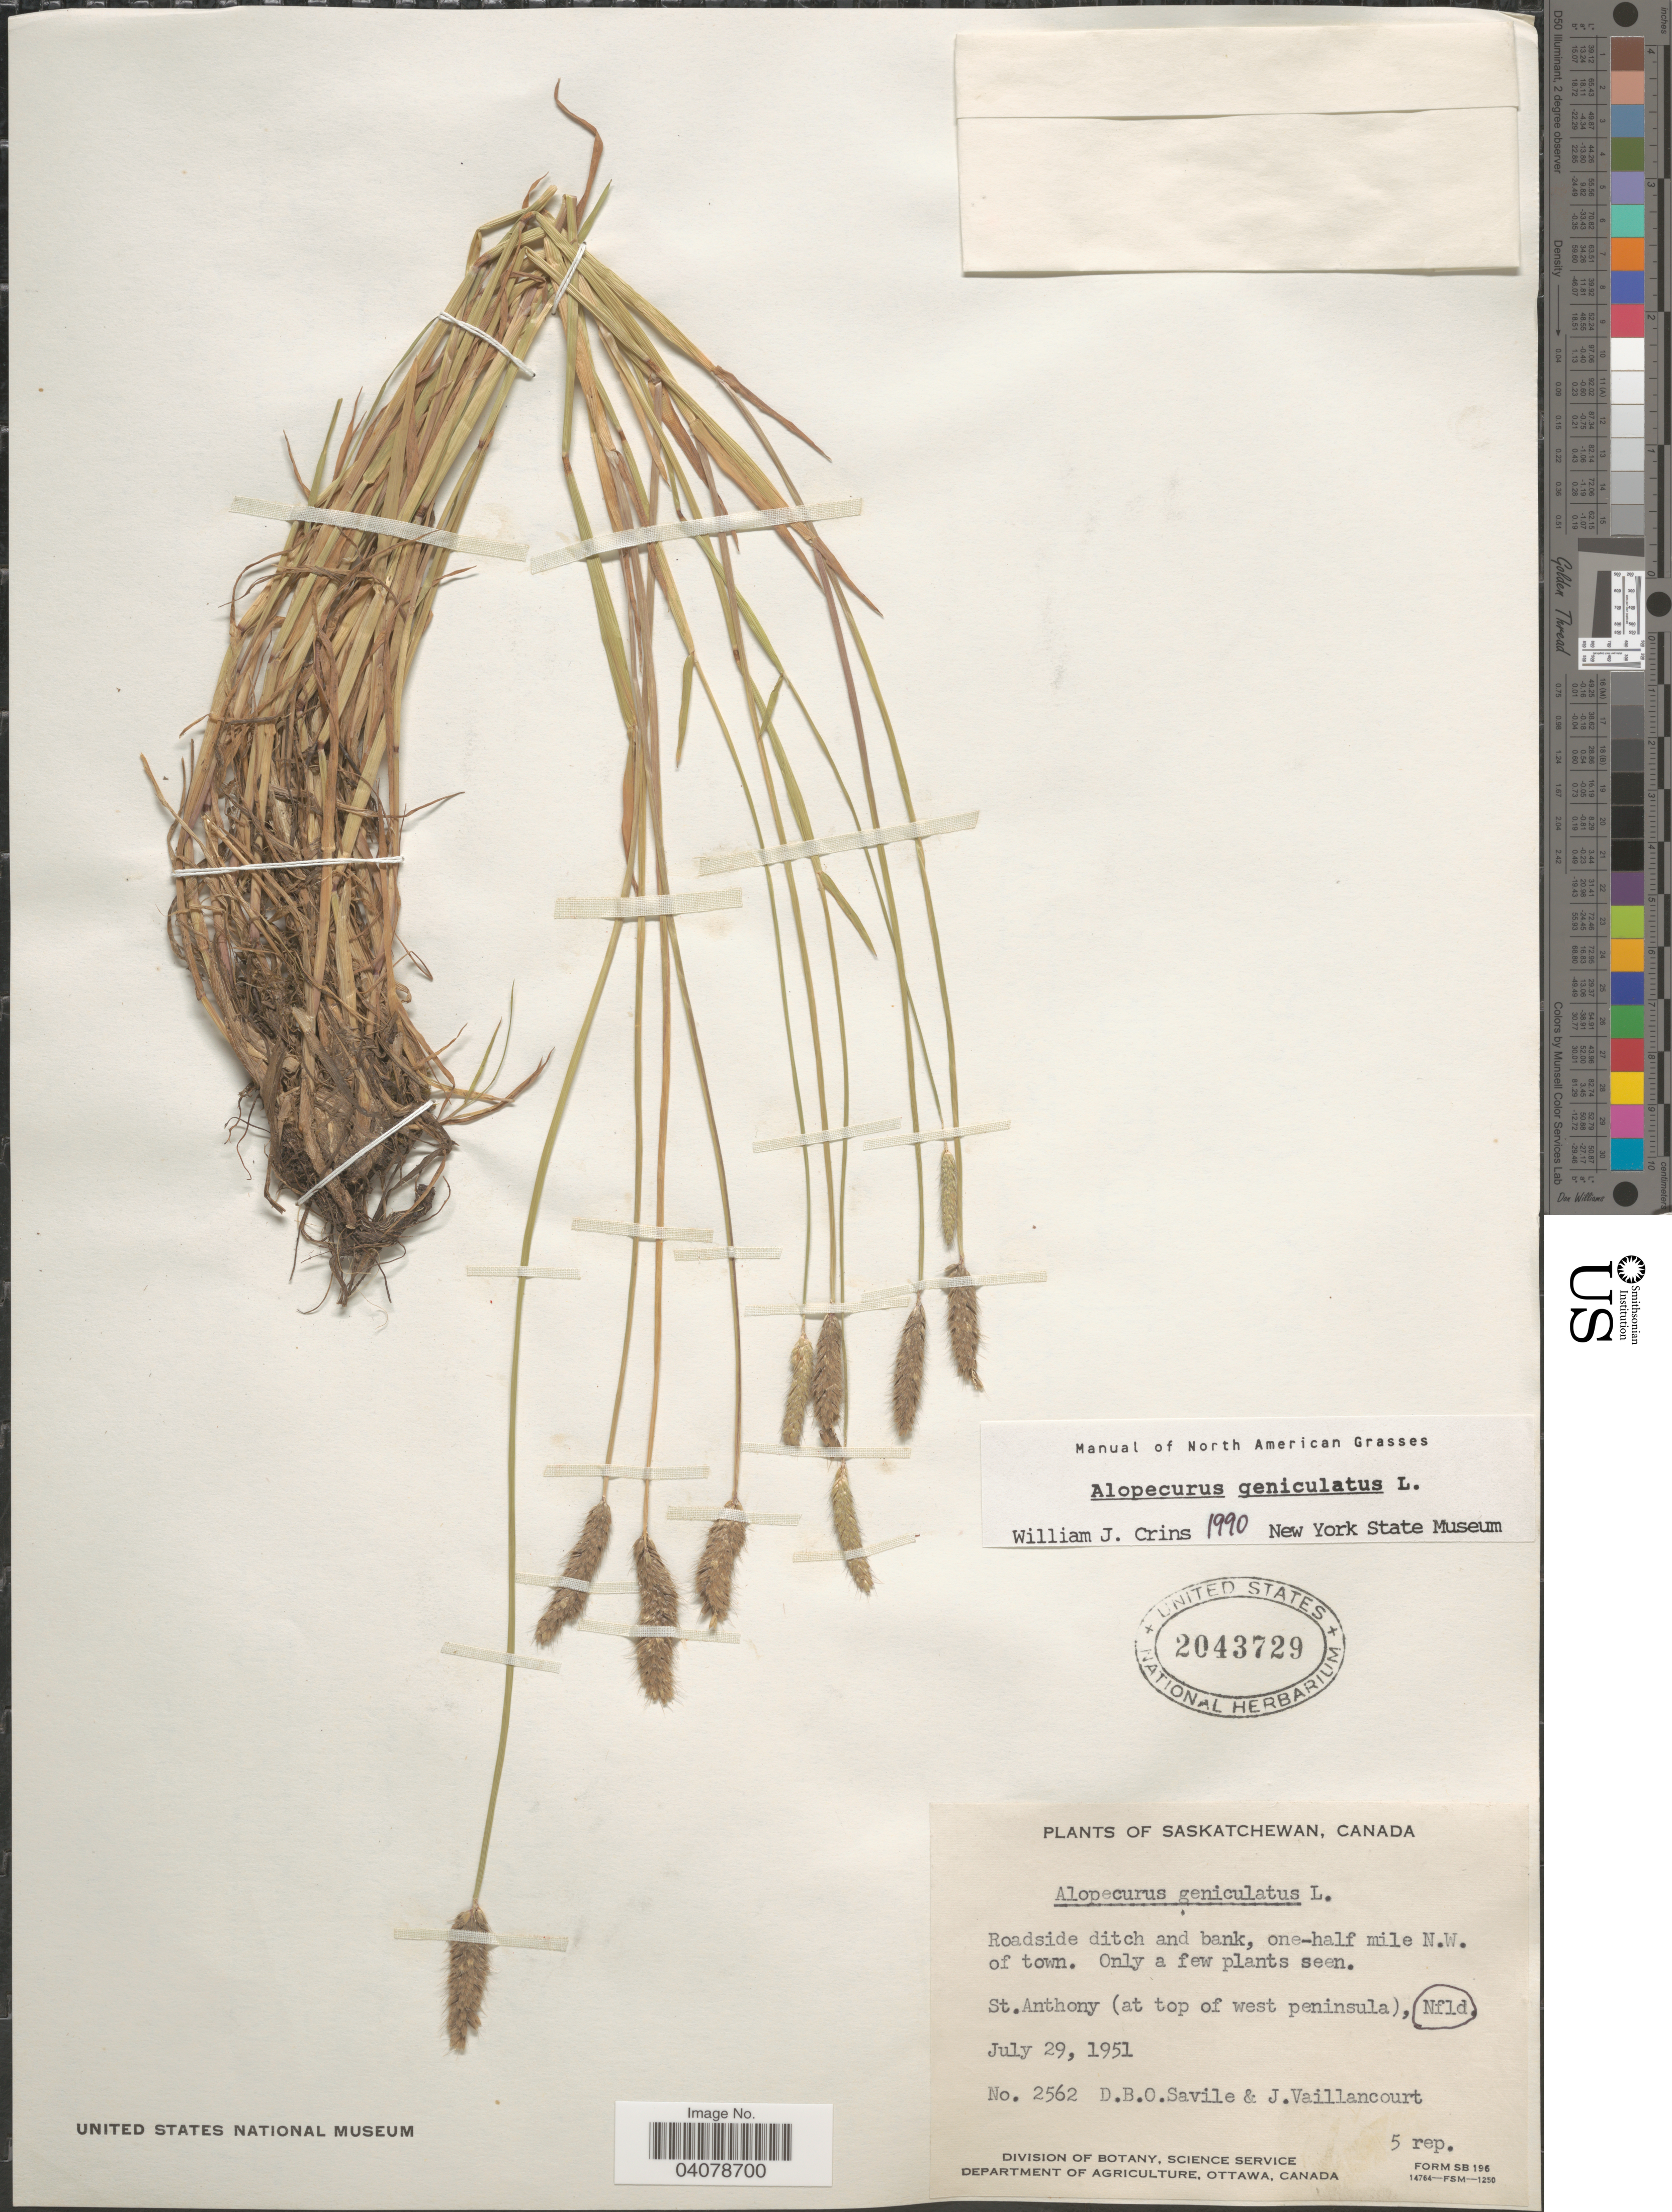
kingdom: Plantae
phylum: Tracheophyta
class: Liliopsida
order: Poales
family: Poaceae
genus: Alopecurus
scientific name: Alopecurus geniculatus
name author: L.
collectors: D. Savile & J. Vaillancourt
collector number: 2562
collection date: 1951-07-29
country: Canada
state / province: Newfoundland and Labrador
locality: Roadside ditch and bank, one-half mile N.W. of town. St. Anthony (at top of west peninsula), Nfld.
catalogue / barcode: US 2043729